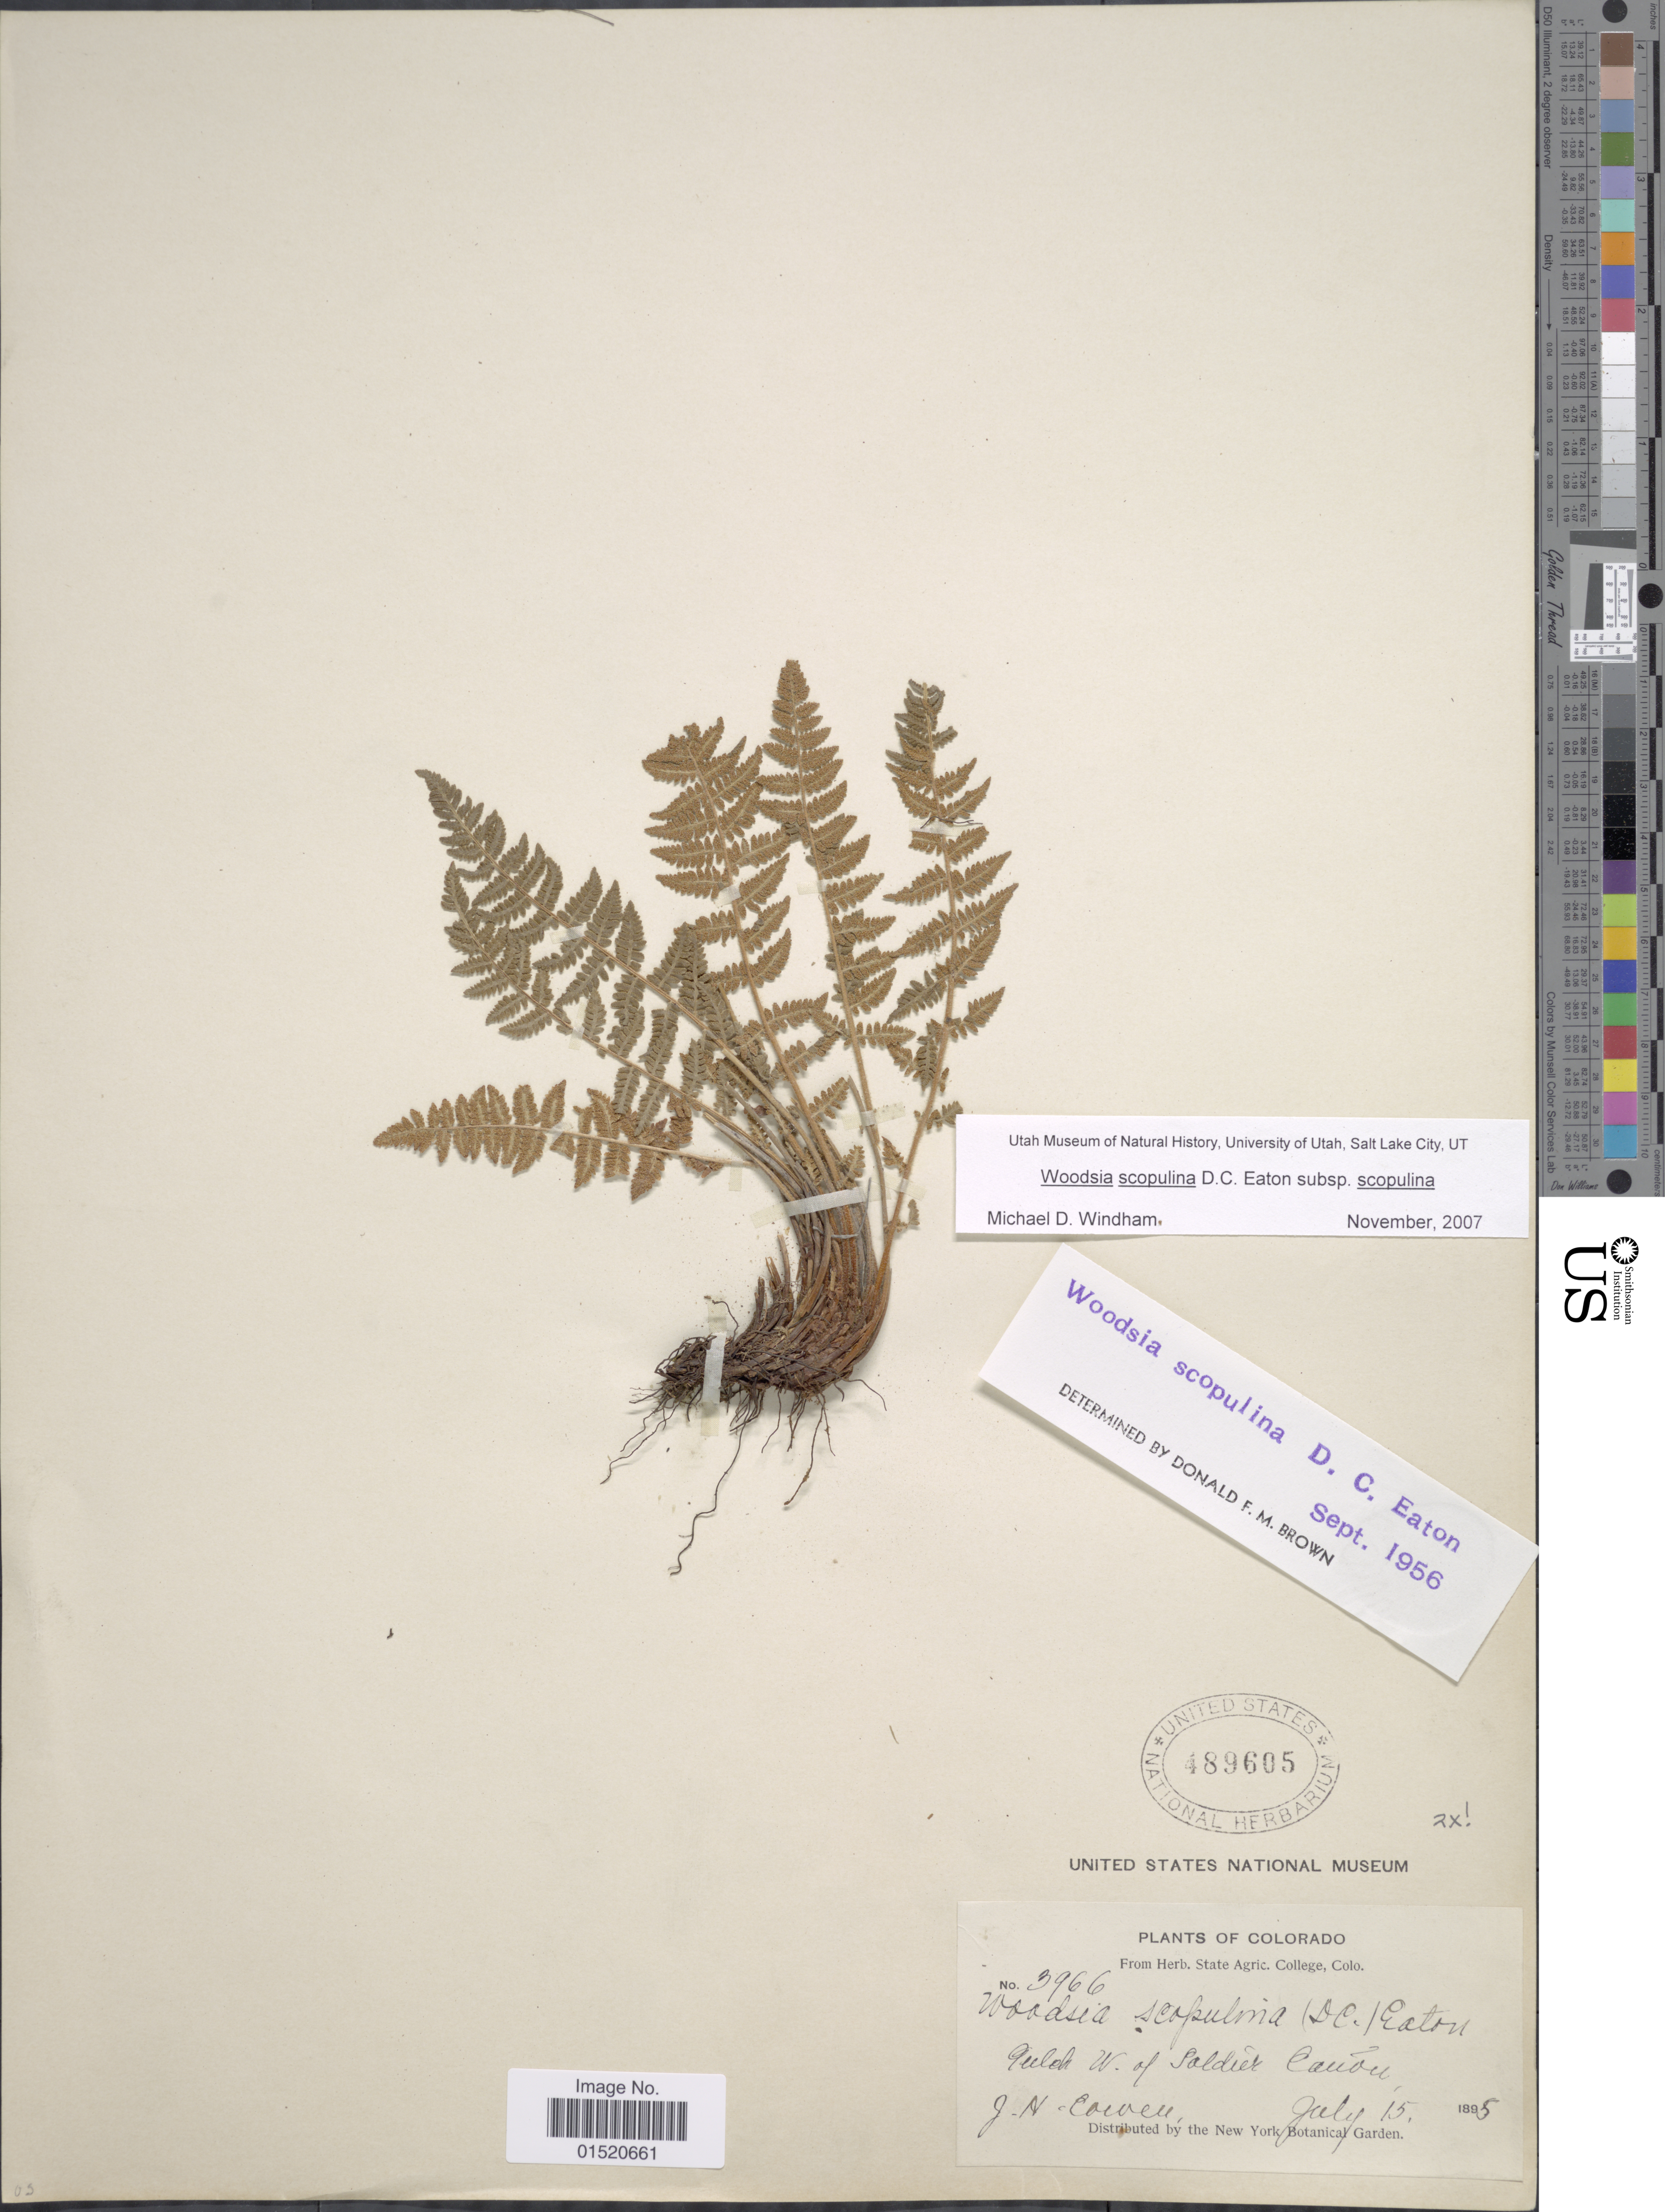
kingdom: Plantae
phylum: Tracheophyta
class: Polypodiopsida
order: Polypodiales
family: Woodsiaceae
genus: Woodsia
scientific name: Woodsia scopulina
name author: D.C. Eaton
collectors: J. H. Cowen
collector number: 3966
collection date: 1895-07-15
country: United States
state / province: Colorado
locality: Gulch W of Soldier Canon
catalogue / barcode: US 489605